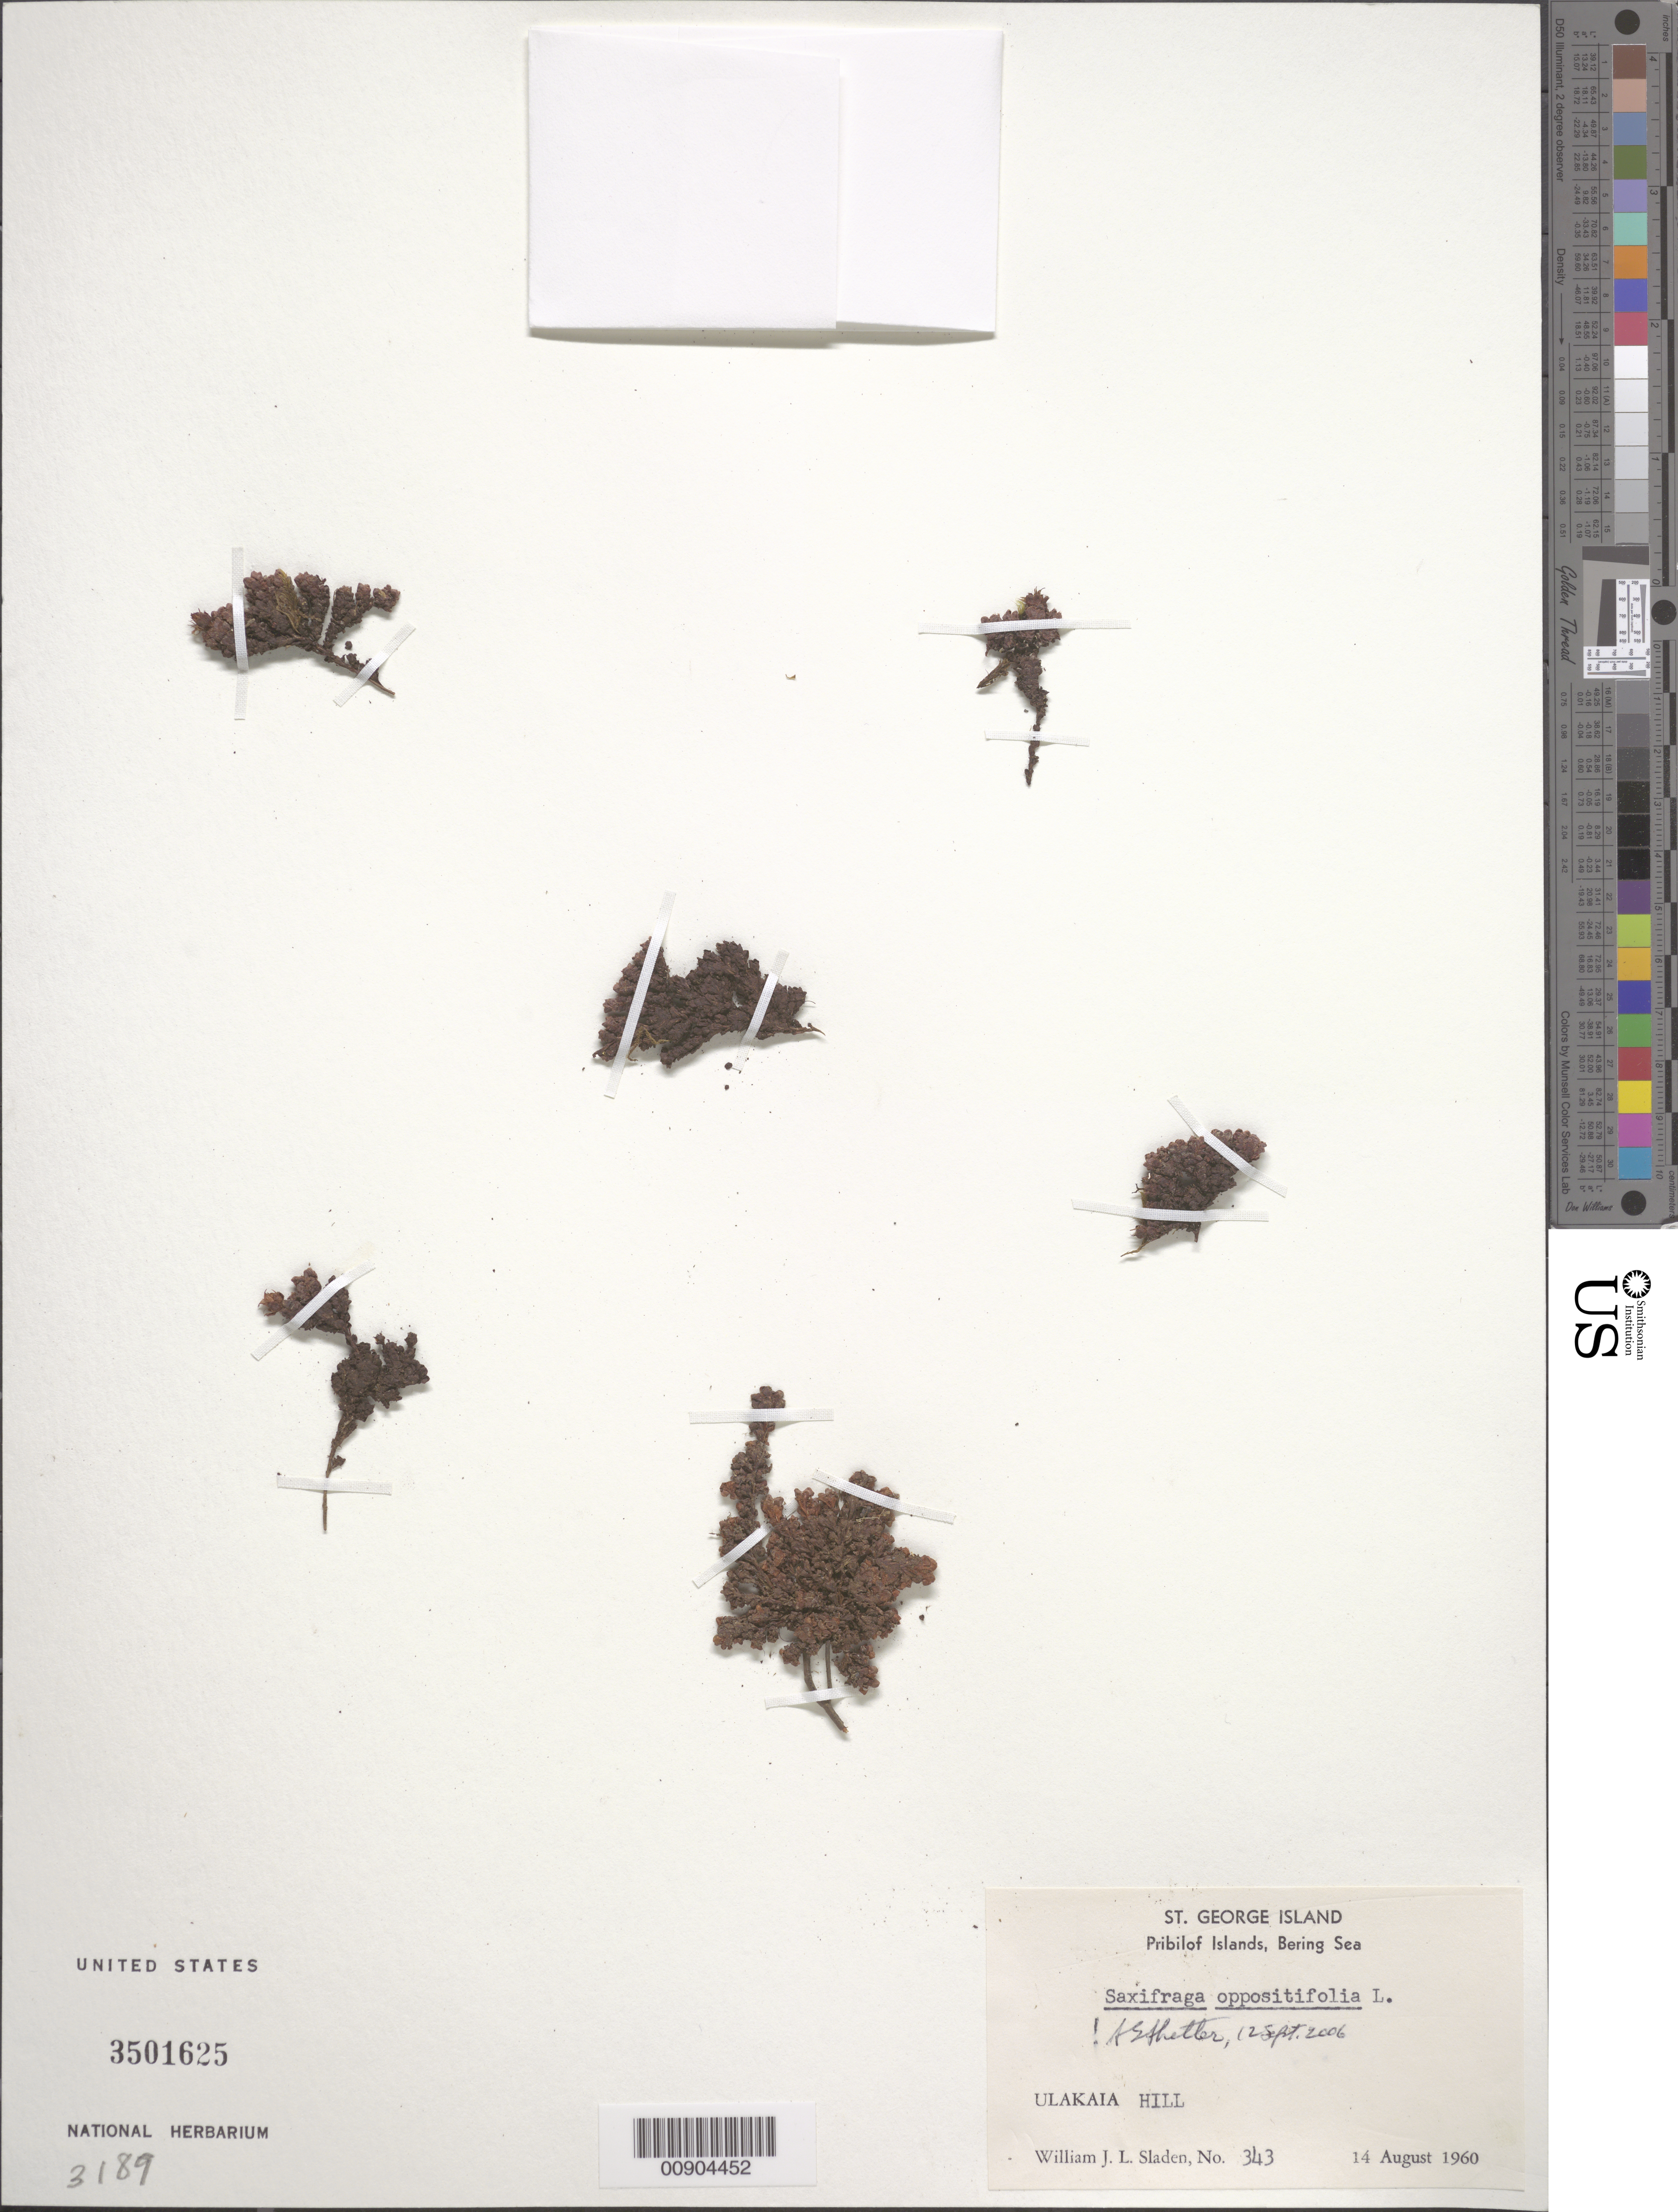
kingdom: Plantae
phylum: Tracheophyta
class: Magnoliopsida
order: Saxifragales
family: Saxifragaceae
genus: Saxifraga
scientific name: Saxifraga oppositifolia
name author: L.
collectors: W. Sladen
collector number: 343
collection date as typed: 14 Aug 1960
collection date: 1960-08-14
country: United States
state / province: Alaska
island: St. George Island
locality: St. George Island. Ulakaia Hill., Bering Sea, Pribilof Islands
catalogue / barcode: US 3501625